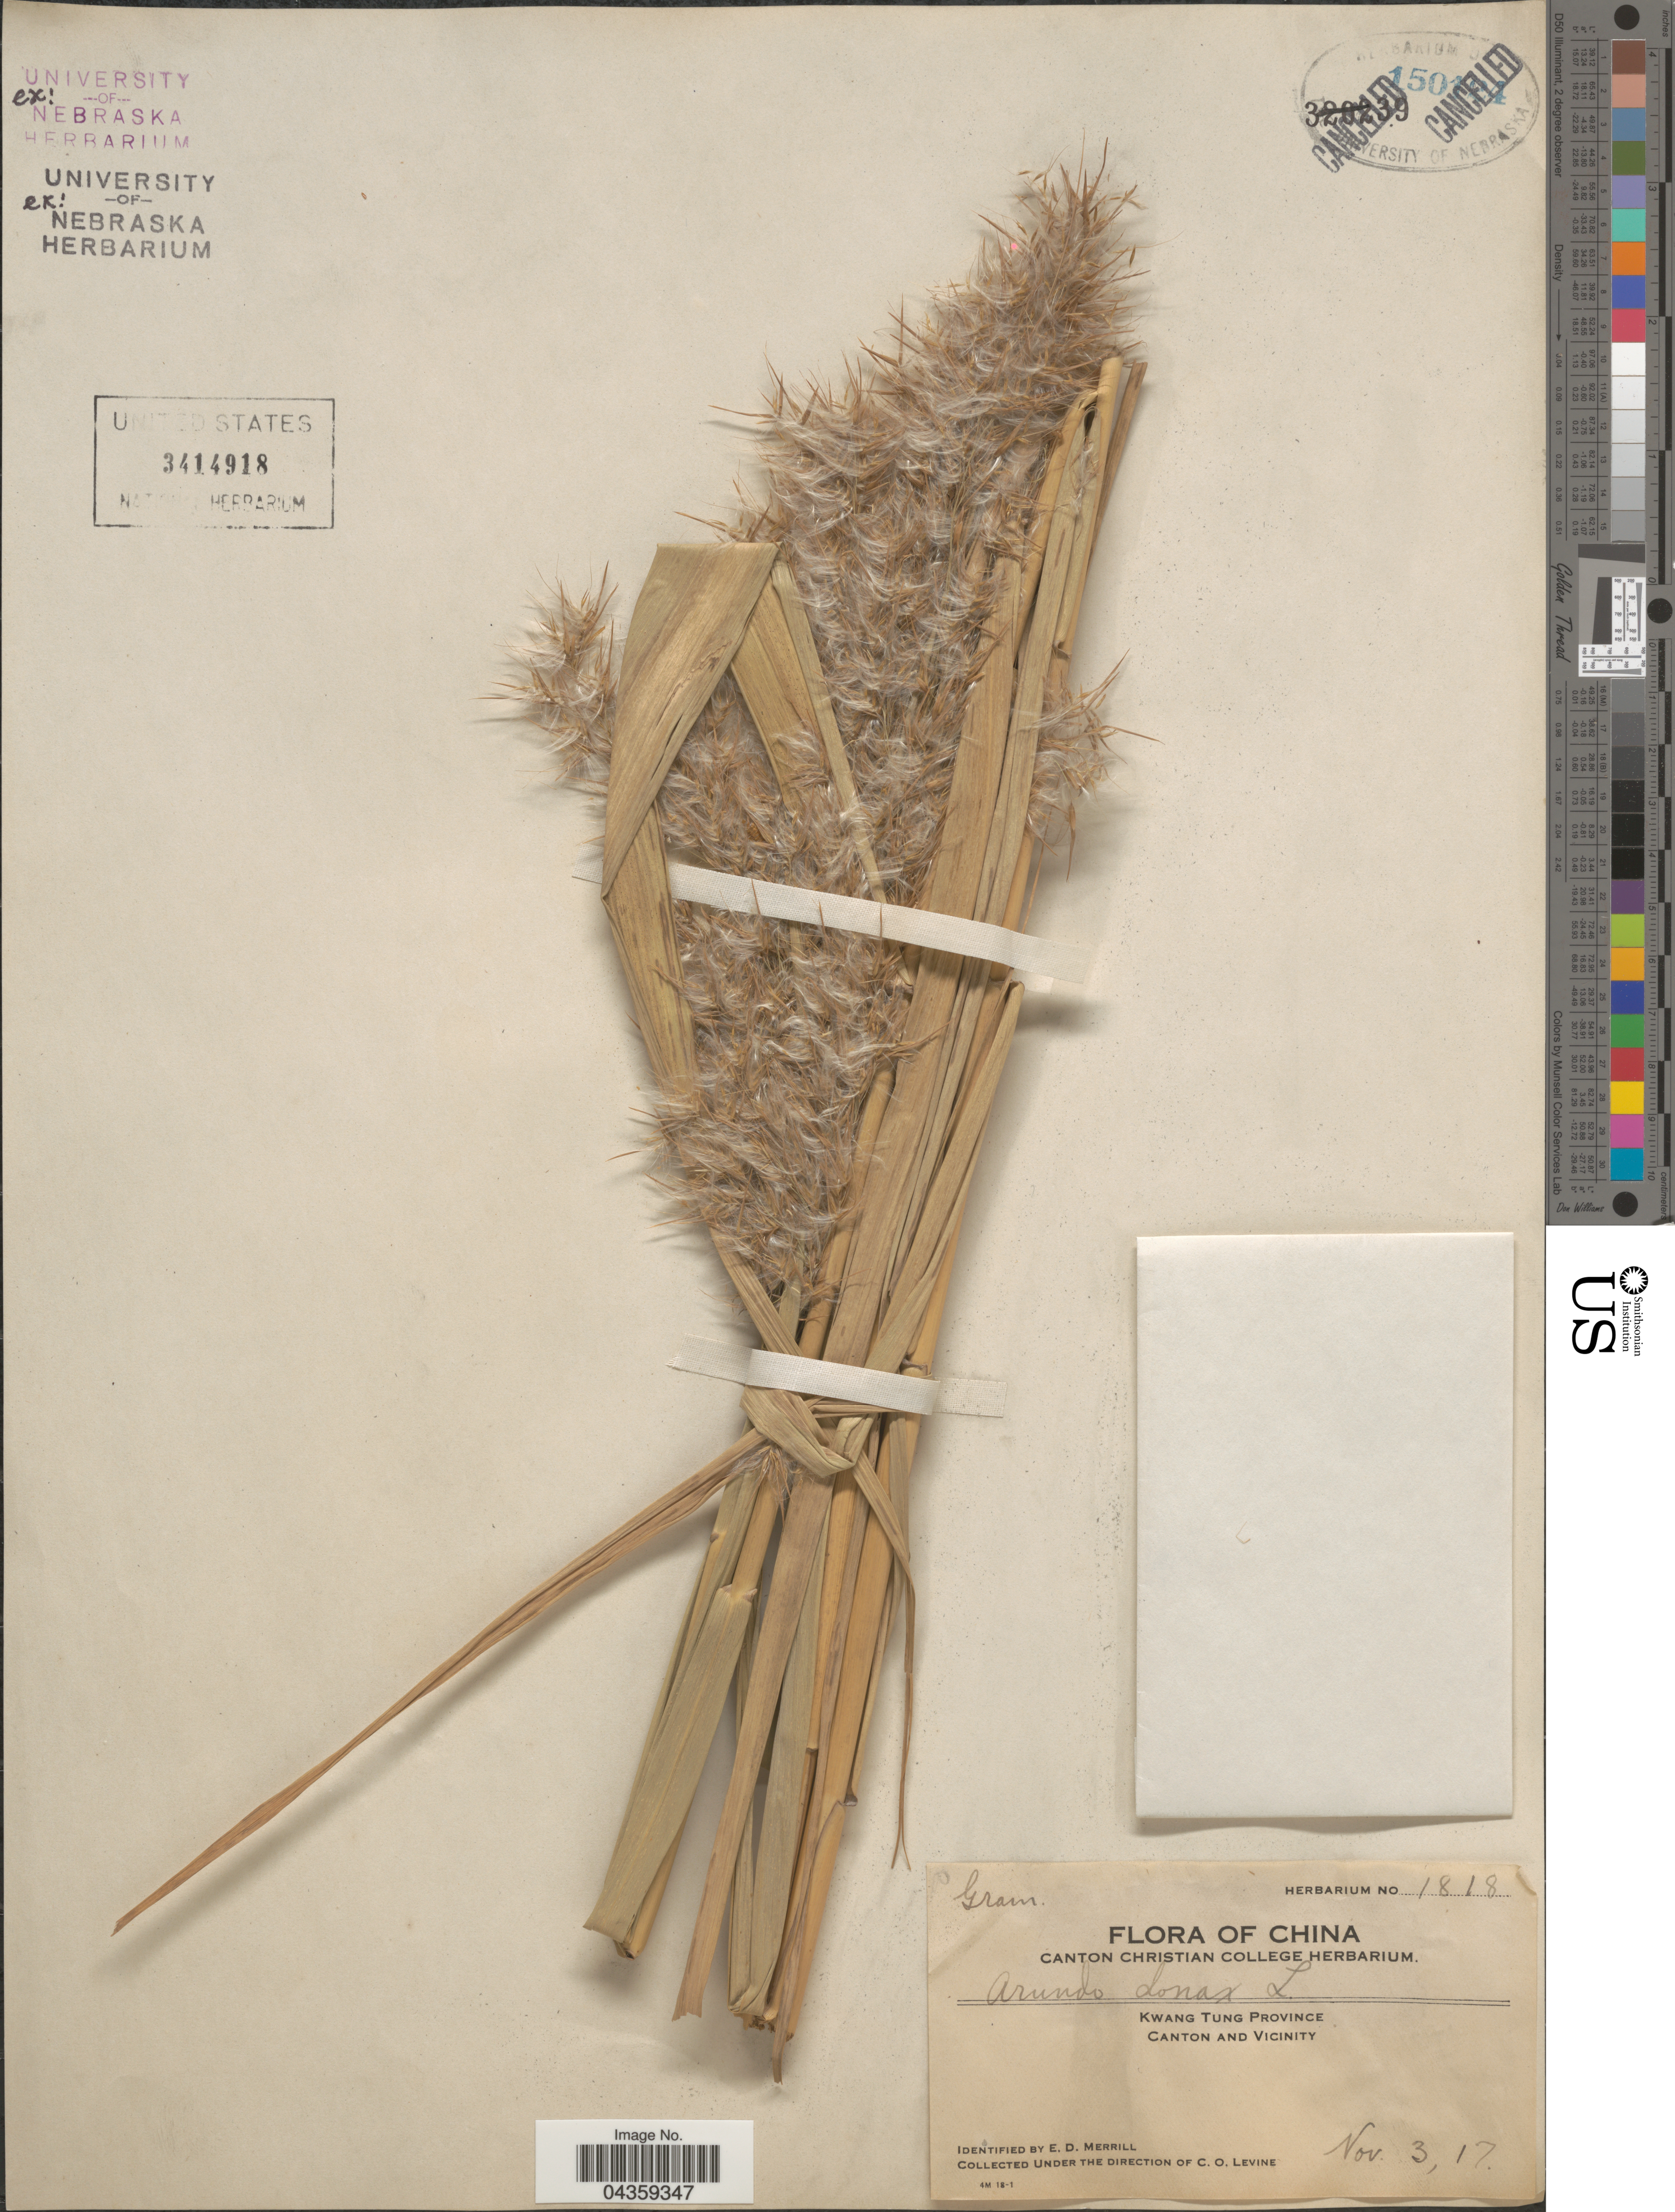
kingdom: Plantae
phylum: Tracheophyta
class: Liliopsida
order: Poales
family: Poaceae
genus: Arundo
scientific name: Arundo donax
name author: L.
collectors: C. O. Levine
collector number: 1818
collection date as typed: Transcribed d/m/y: 3/11/17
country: China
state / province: Guangdong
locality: Kwang Tung Province. Canton and Vicinity.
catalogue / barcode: US 3414918